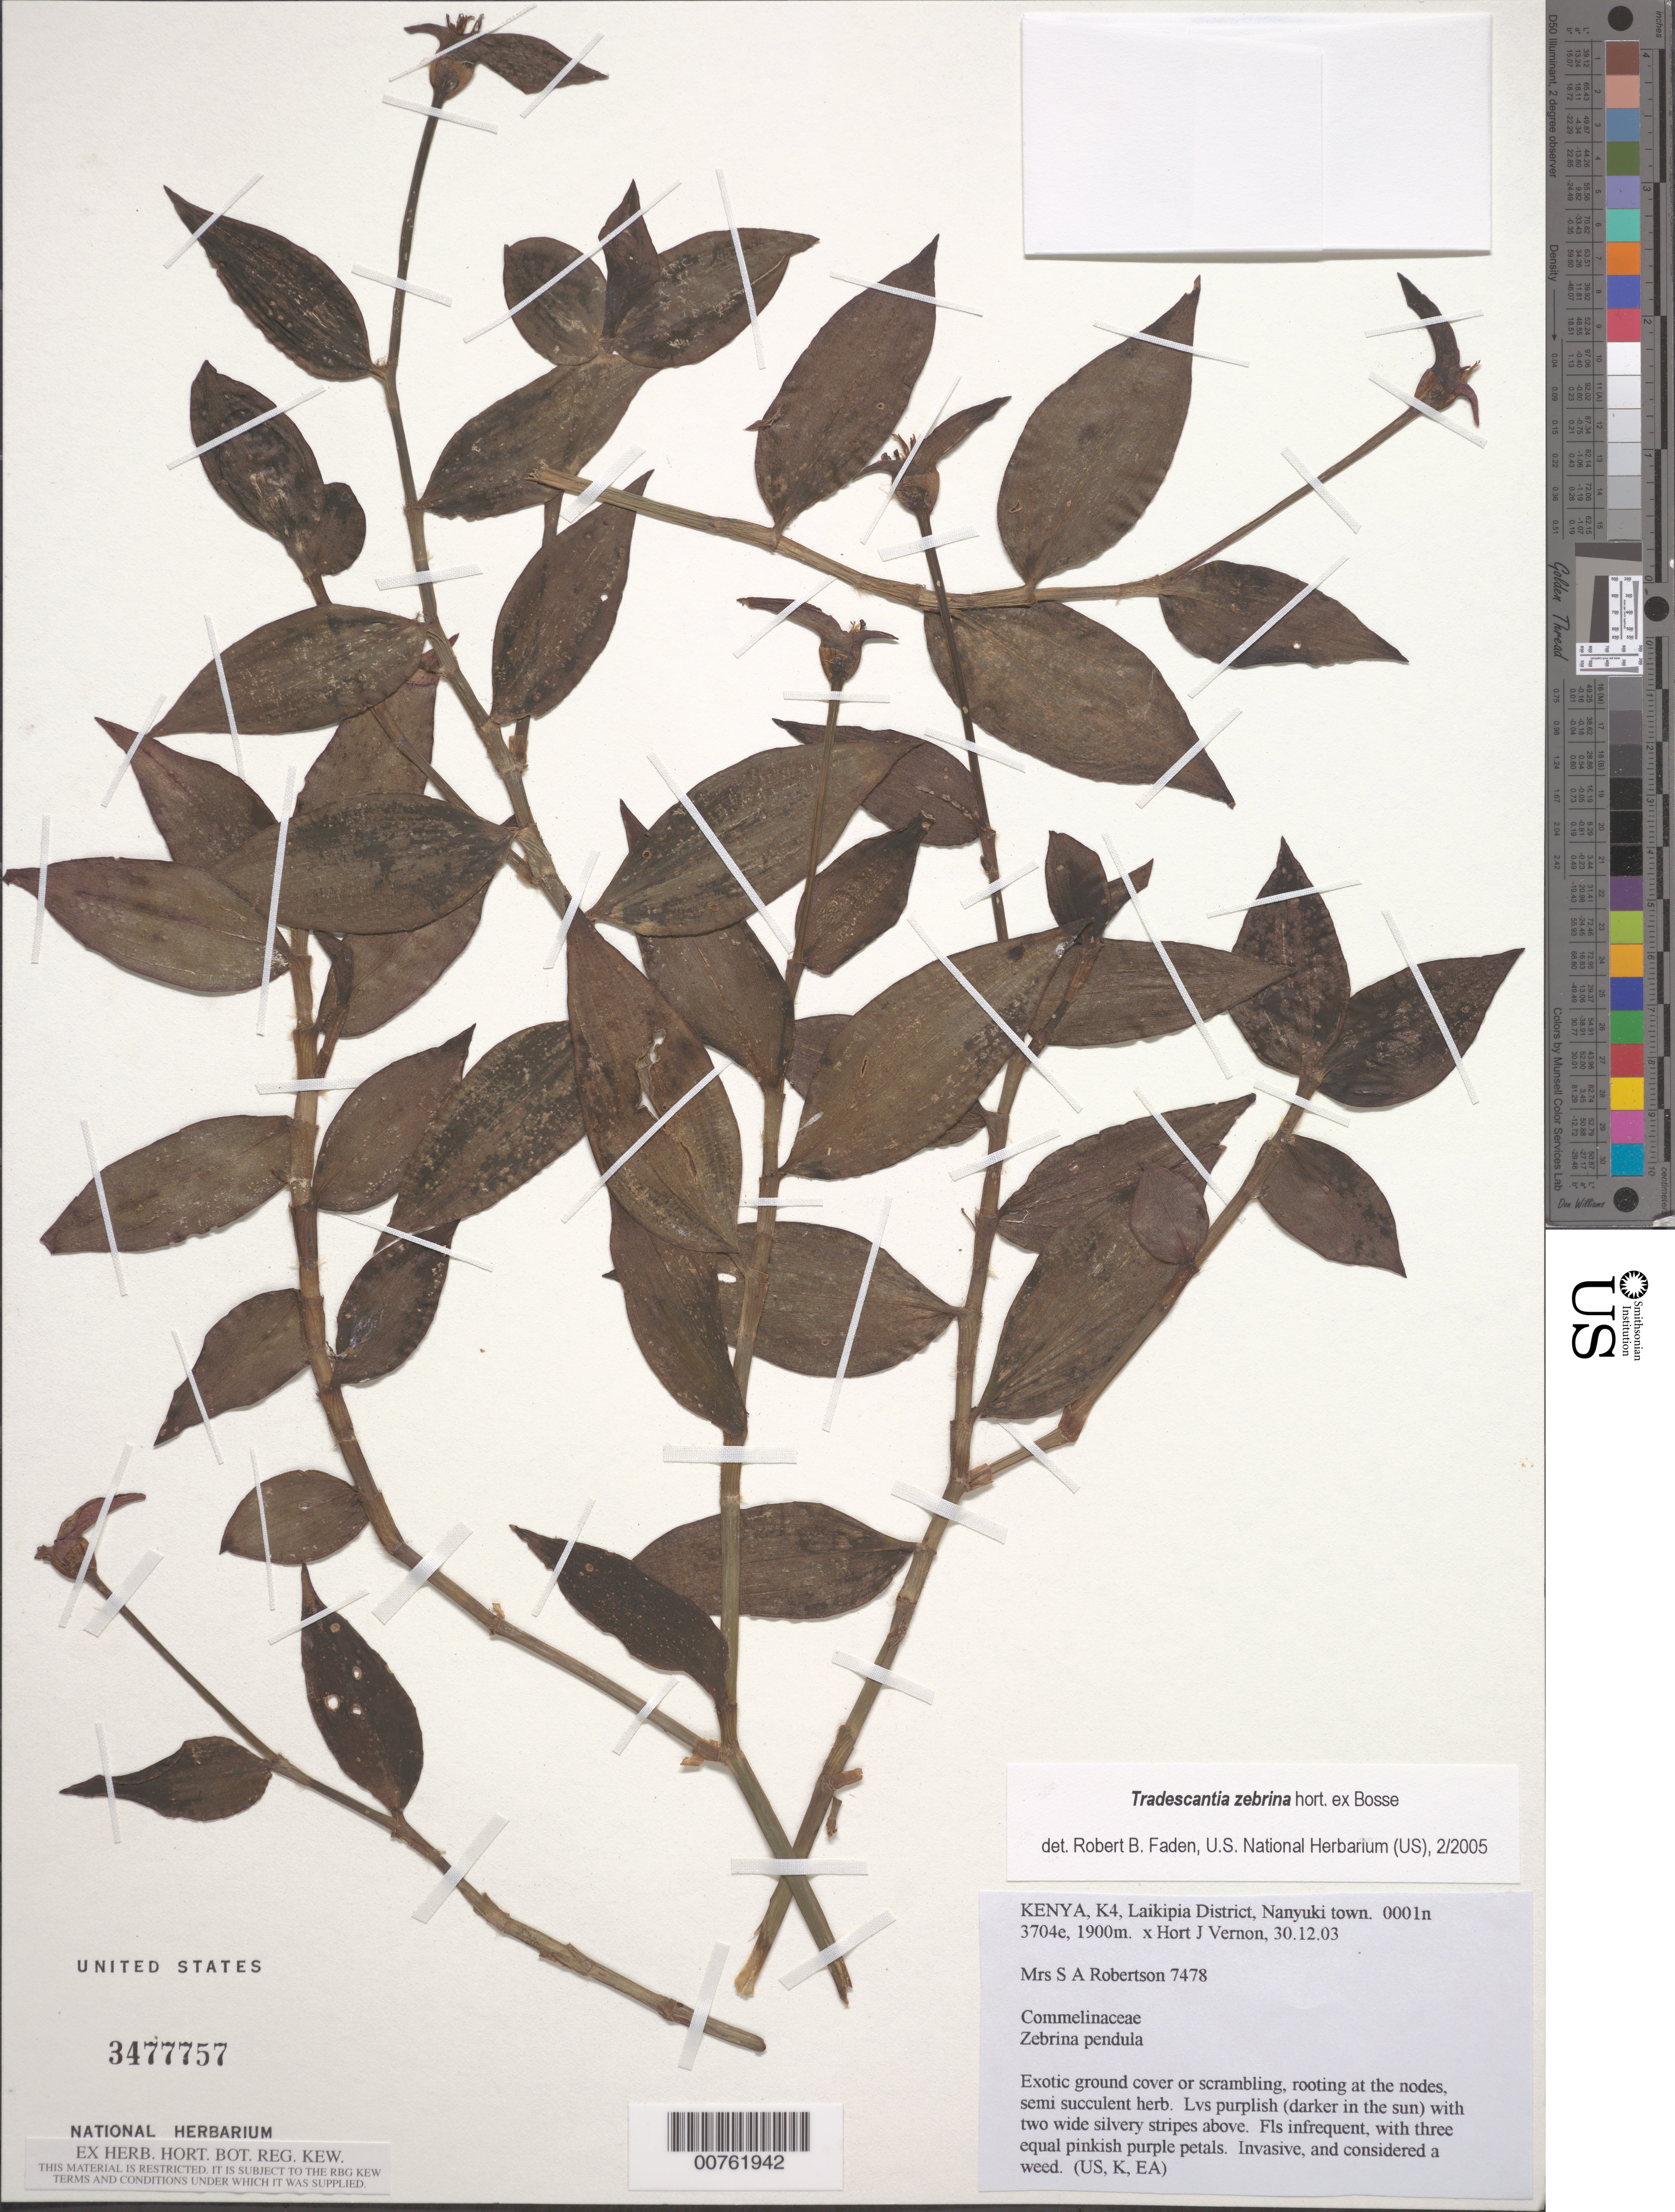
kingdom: Plantae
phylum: Tracheophyta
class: Liliopsida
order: Commelinales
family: Commelinaceae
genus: Tradescantia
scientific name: Tradescantia zebrina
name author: Bosse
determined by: Faden, Robert B., (US), Smithsonian Institution - National Museum of Natural History (UNITED STATES)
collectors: S. A. Robertson et al.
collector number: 7478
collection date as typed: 30 Dec 2003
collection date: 2003-12-30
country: Kenya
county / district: Laikipia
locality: K4, Nanyuki town.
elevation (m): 1900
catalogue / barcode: US 3477757